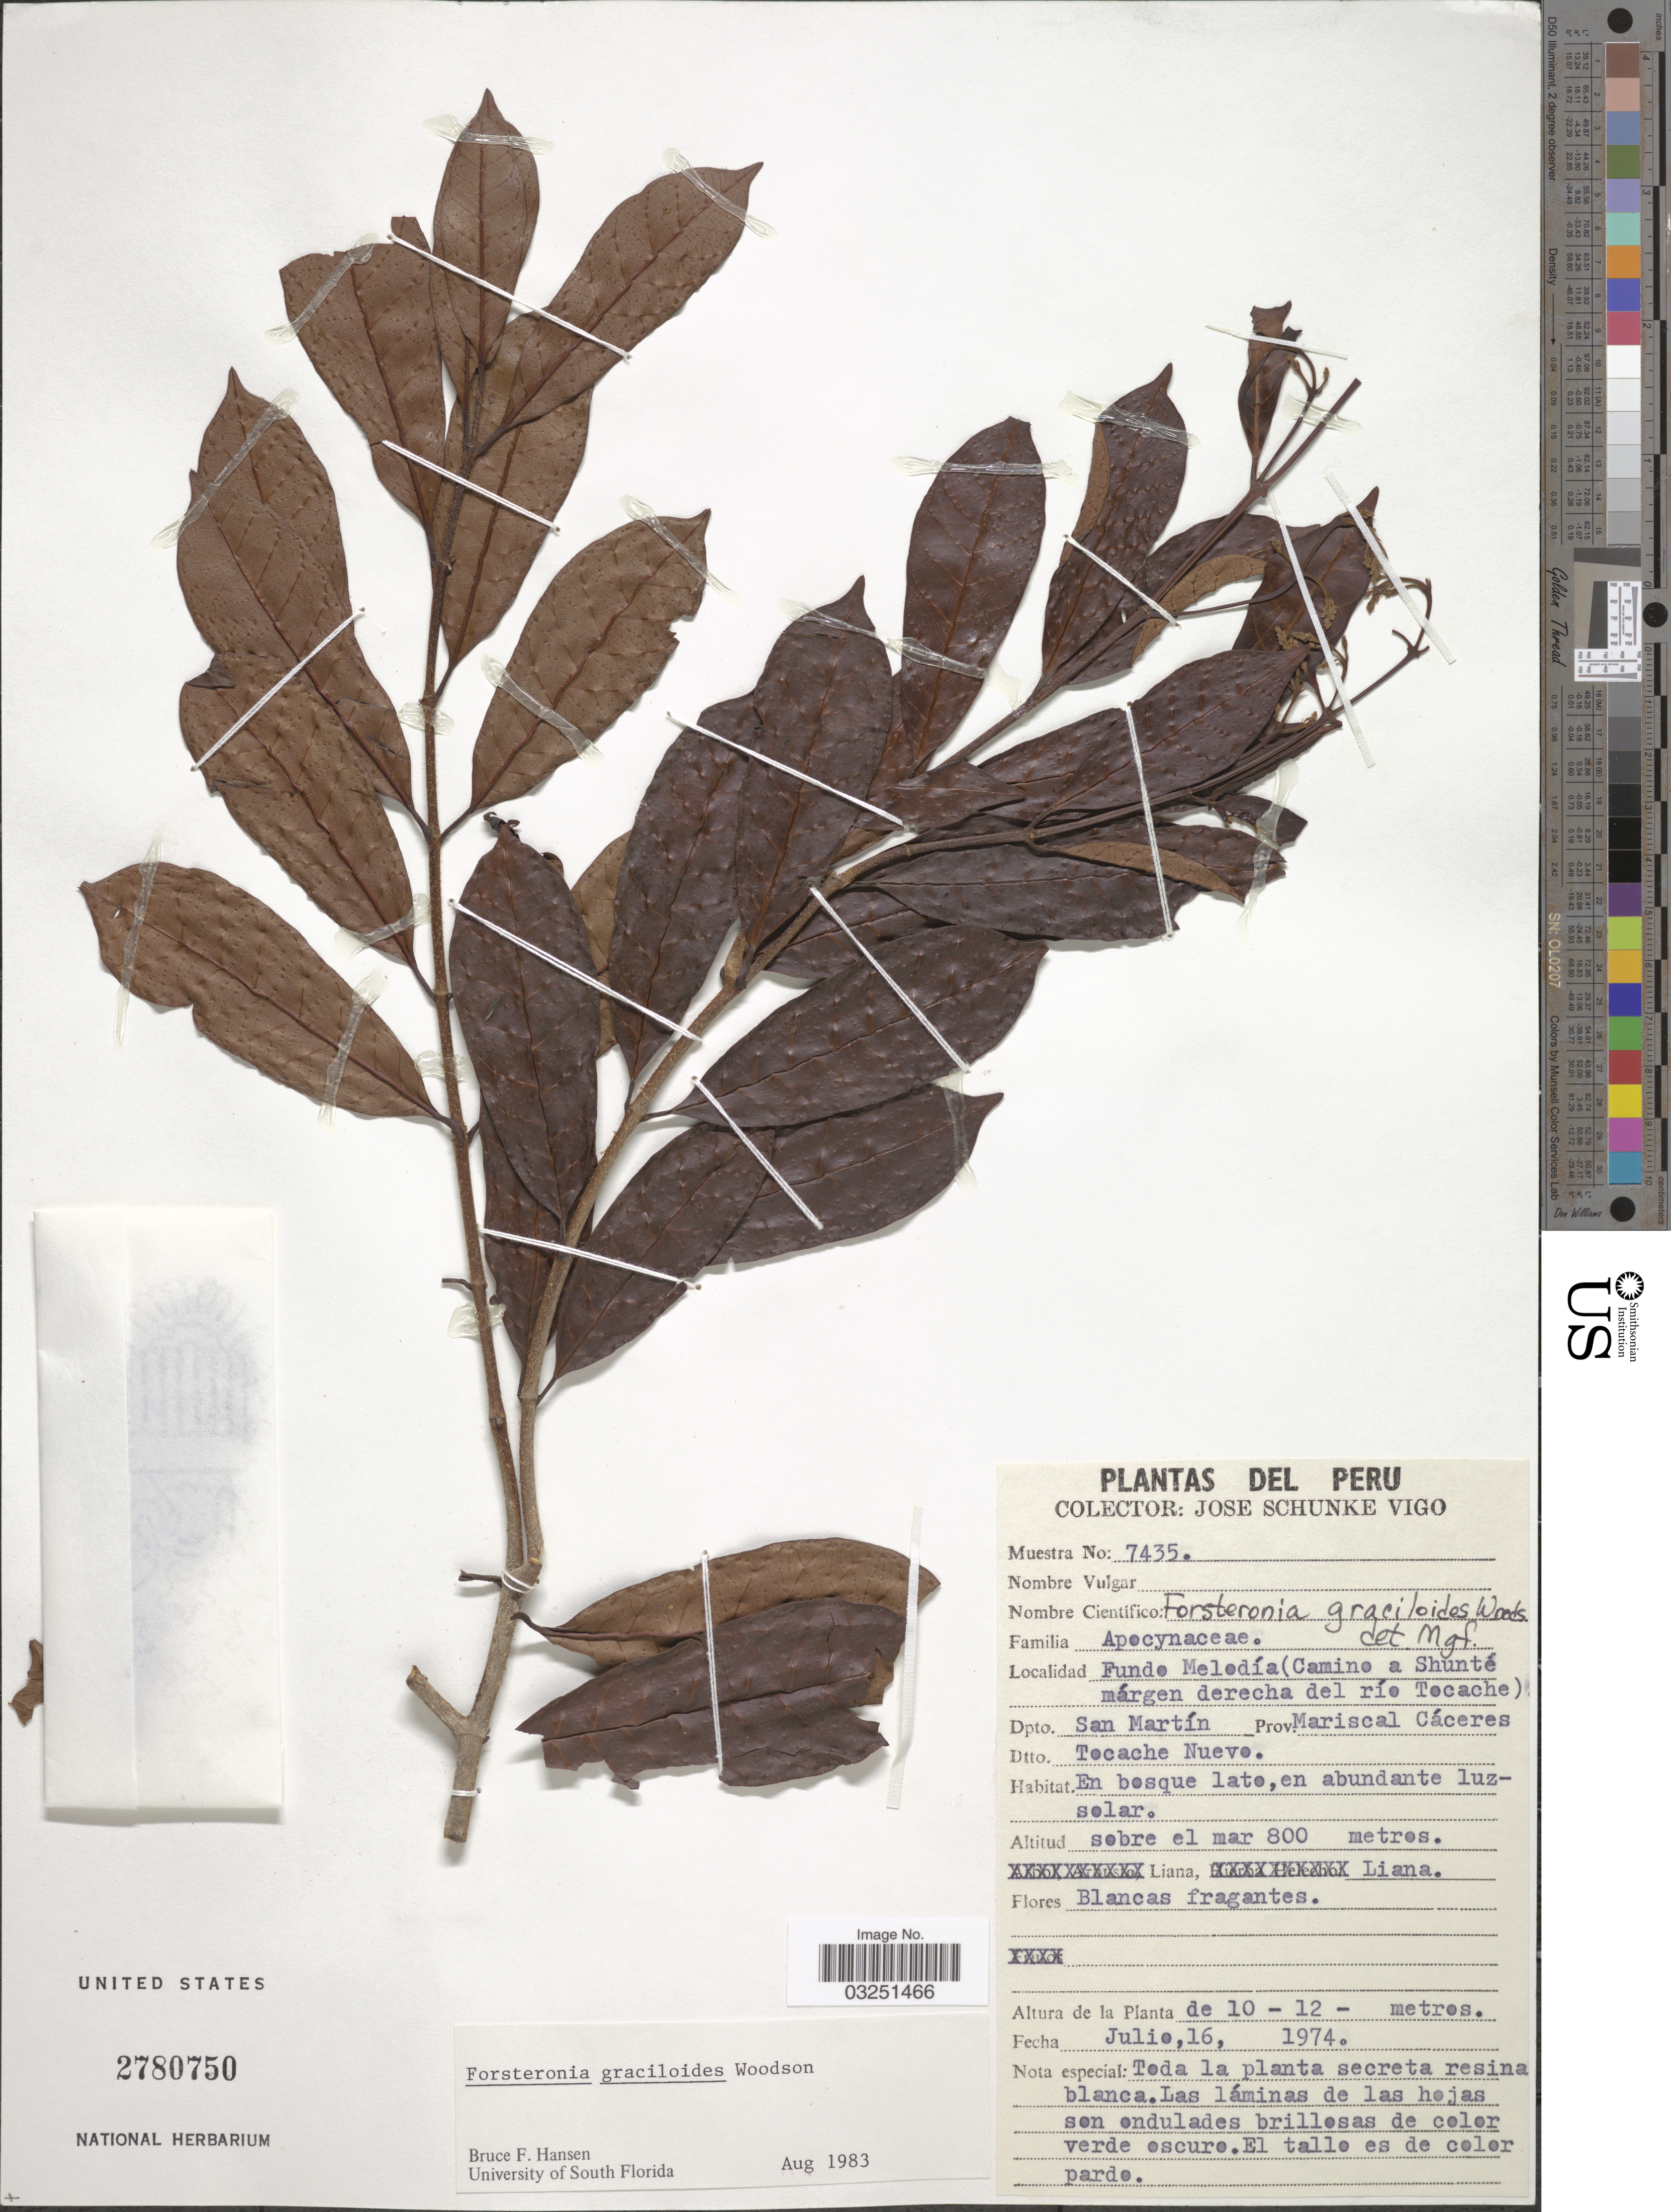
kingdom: Plantae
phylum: Tracheophyta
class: Magnoliopsida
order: Gentianales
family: Apocynaceae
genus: Forsteronia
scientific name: Forsteronia graciloides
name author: Woodson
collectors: J. Schunke Vigo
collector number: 7435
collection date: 1974-07-16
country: Peru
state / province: San Martín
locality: Fundo Meledí (Camino Shunté márgen derecha del río Tocache). Dpto. San Martín. Prov. Mariscal Cáceres. Dtto. Tocache Nuevo.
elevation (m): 800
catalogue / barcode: US 2780750